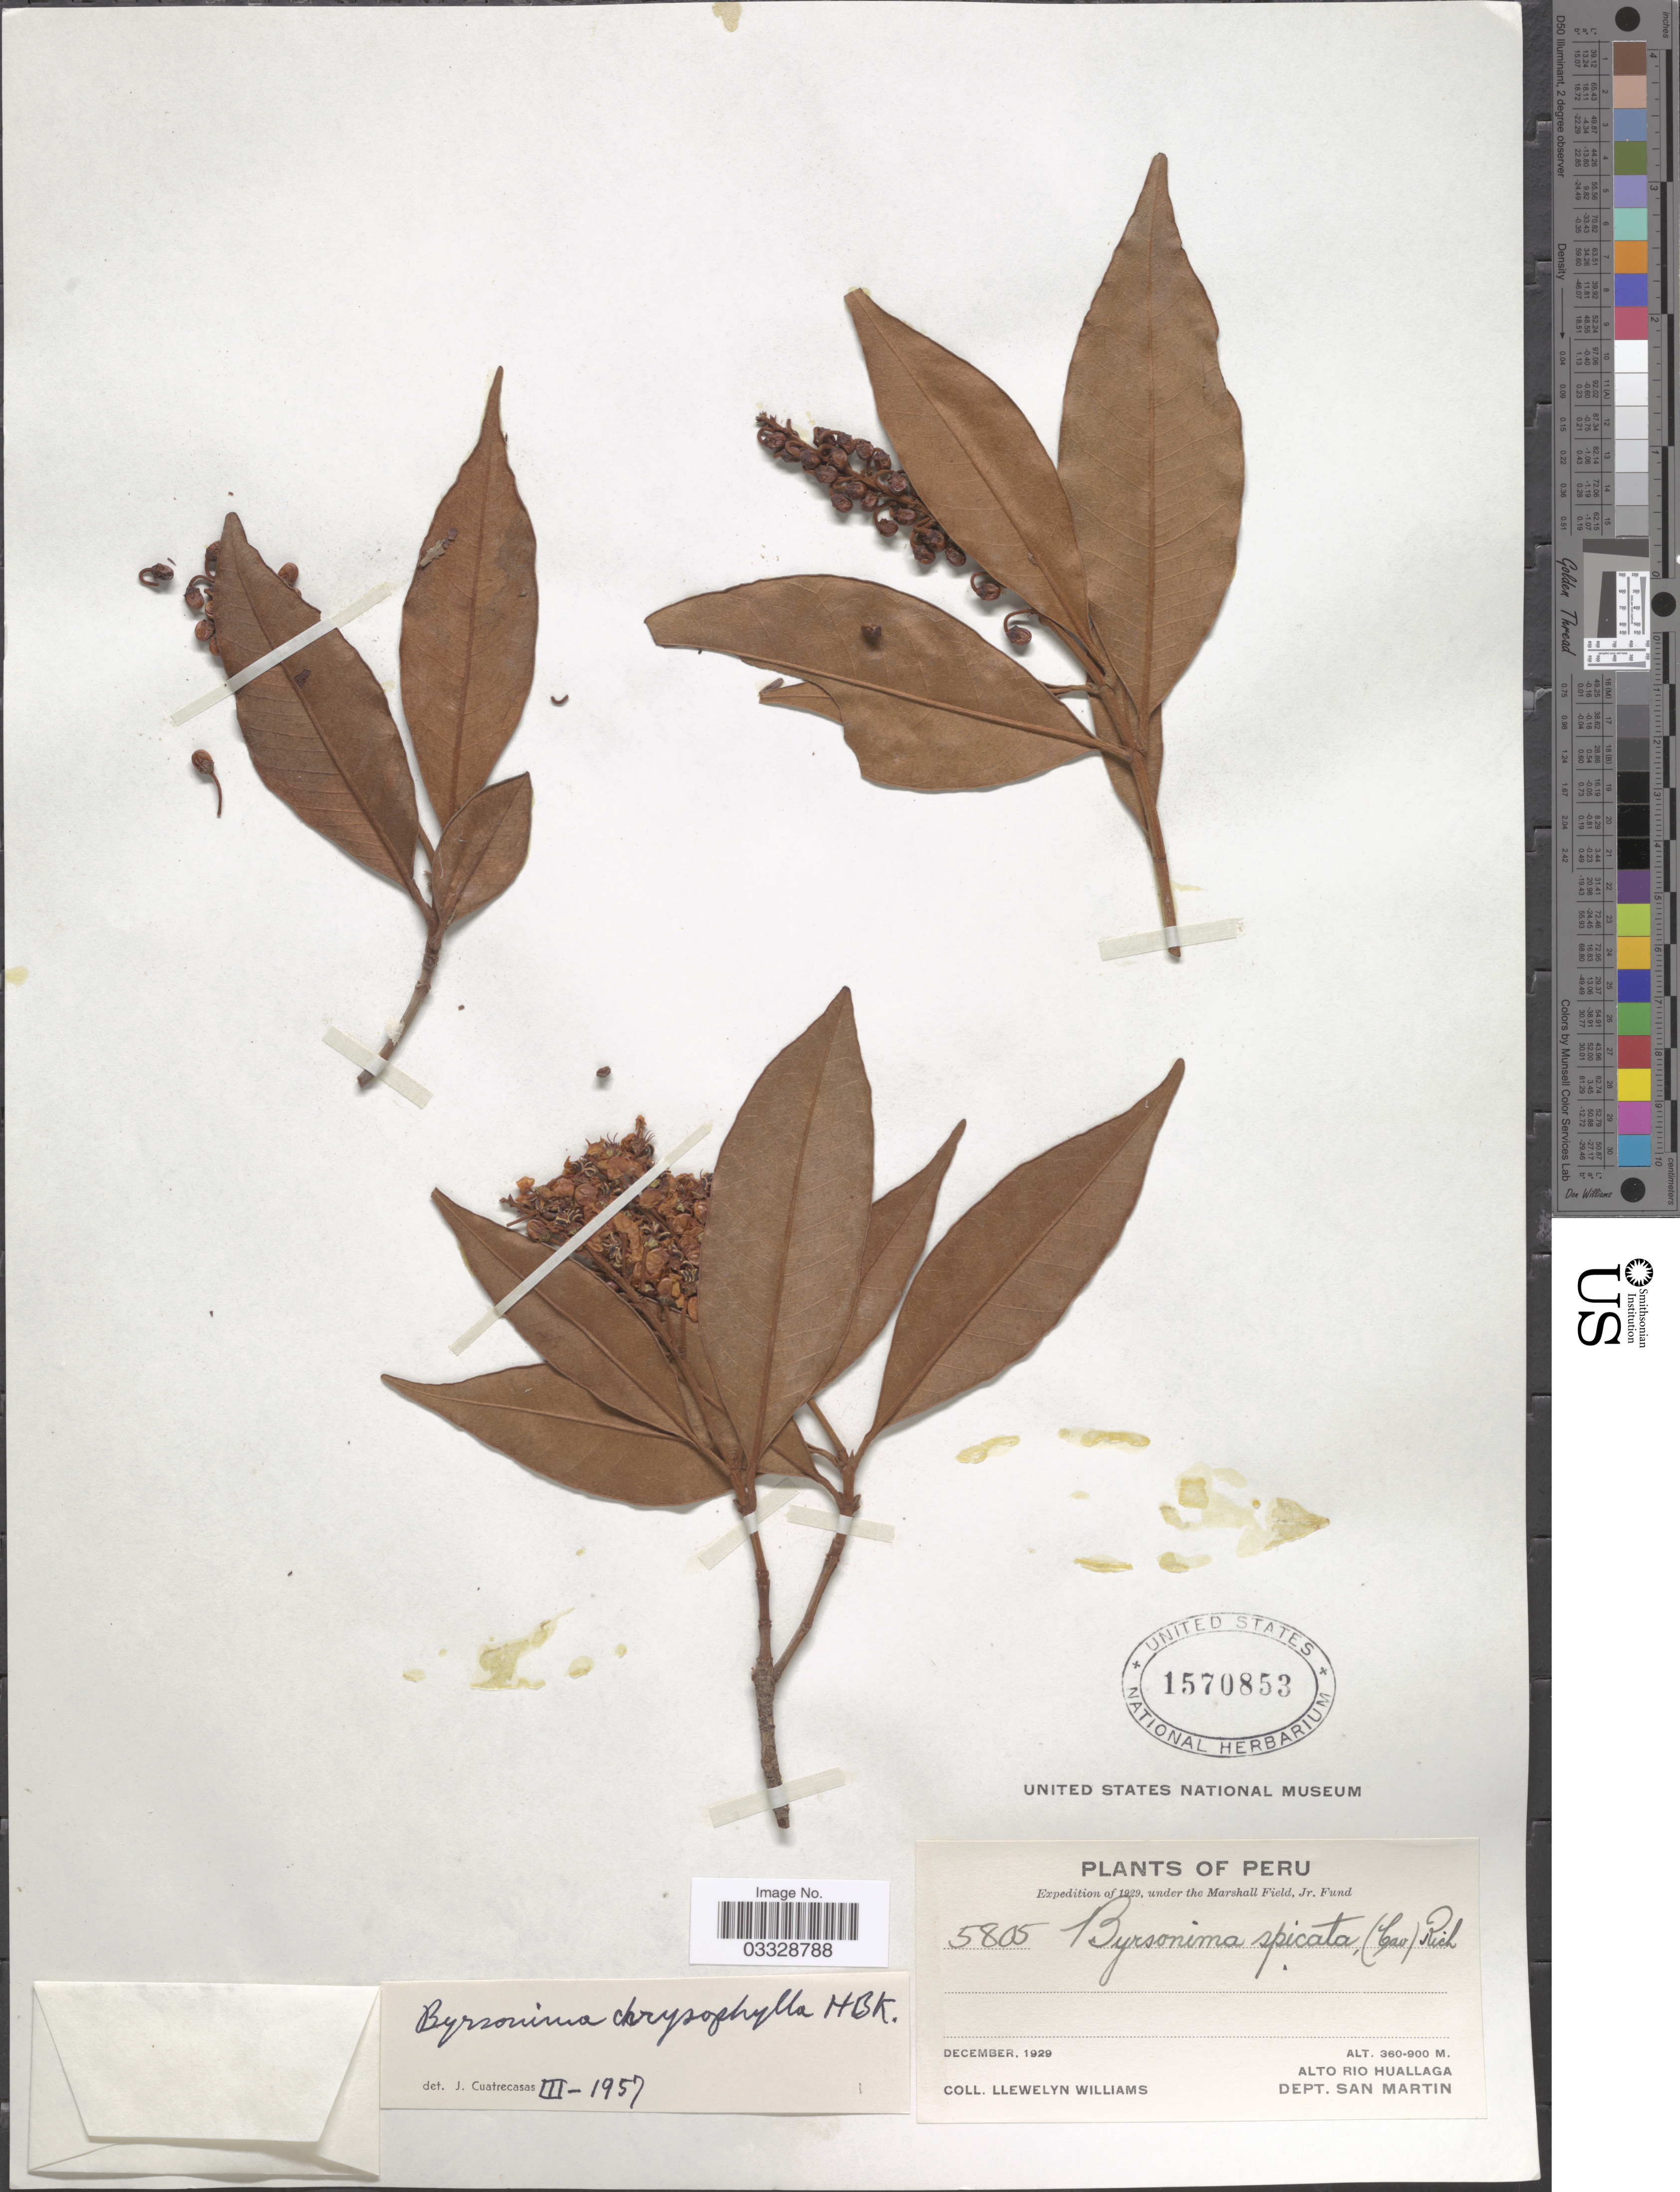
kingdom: Plantae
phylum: Tracheophyta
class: Magnoliopsida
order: Malpighiales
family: Malpighiaceae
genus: Byrsonima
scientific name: Byrsonima chrysophylla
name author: Kunth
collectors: Ll. Williams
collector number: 5805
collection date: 1929-12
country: Peru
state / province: San Martín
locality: Alto Rio Huallaga. Dept. San Martin.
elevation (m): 360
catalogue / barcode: US 1570853